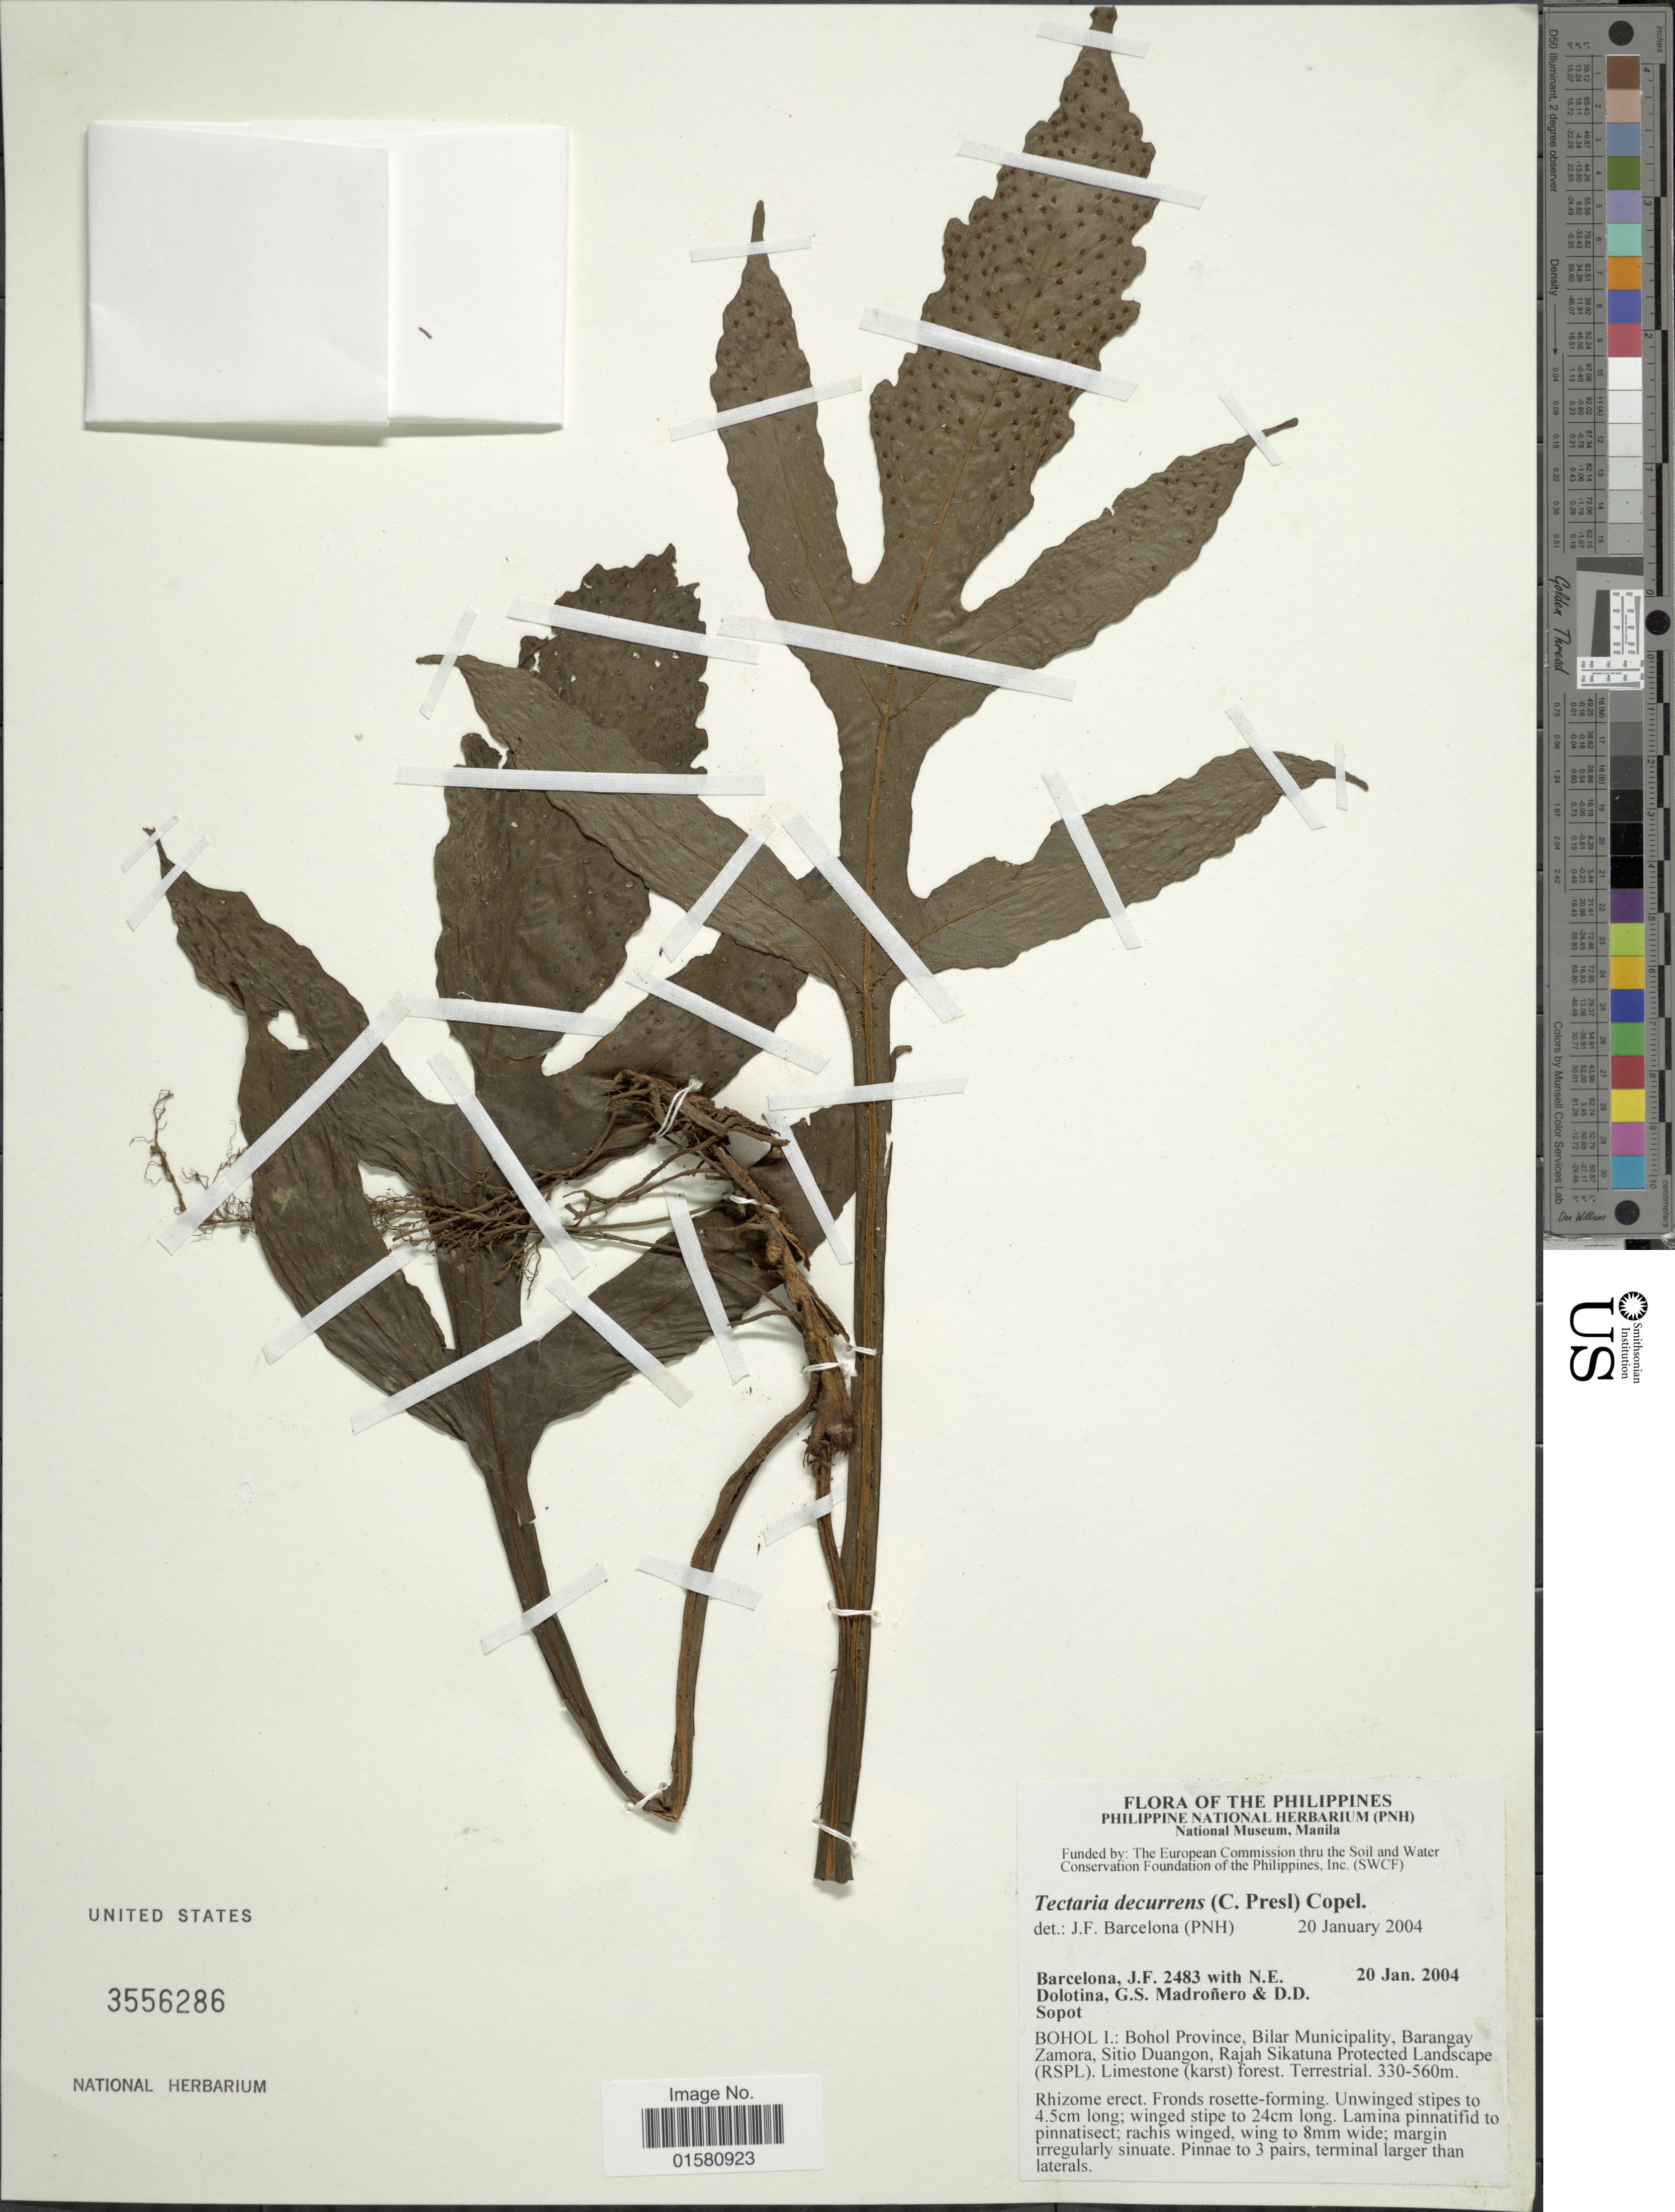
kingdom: Plantae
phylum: Tracheophyta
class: Polypodiopsida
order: Polypodiales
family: Tectariaceae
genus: Tectaria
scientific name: Tectaria decurrens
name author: (Presel.) Copel. in Elmer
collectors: J. F. Barcelona, N. Dolotina, G. Madroñero & D. Sopot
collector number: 2483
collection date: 2004-01-20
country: Philippines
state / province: Central Visayas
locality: Bohol I.; Bohol Province, Bilar Municipality, Barangay Zamora. Sitio Duangon, rajah Sikatuna Protected Landscape (RSPL)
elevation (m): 330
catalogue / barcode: US 3556286